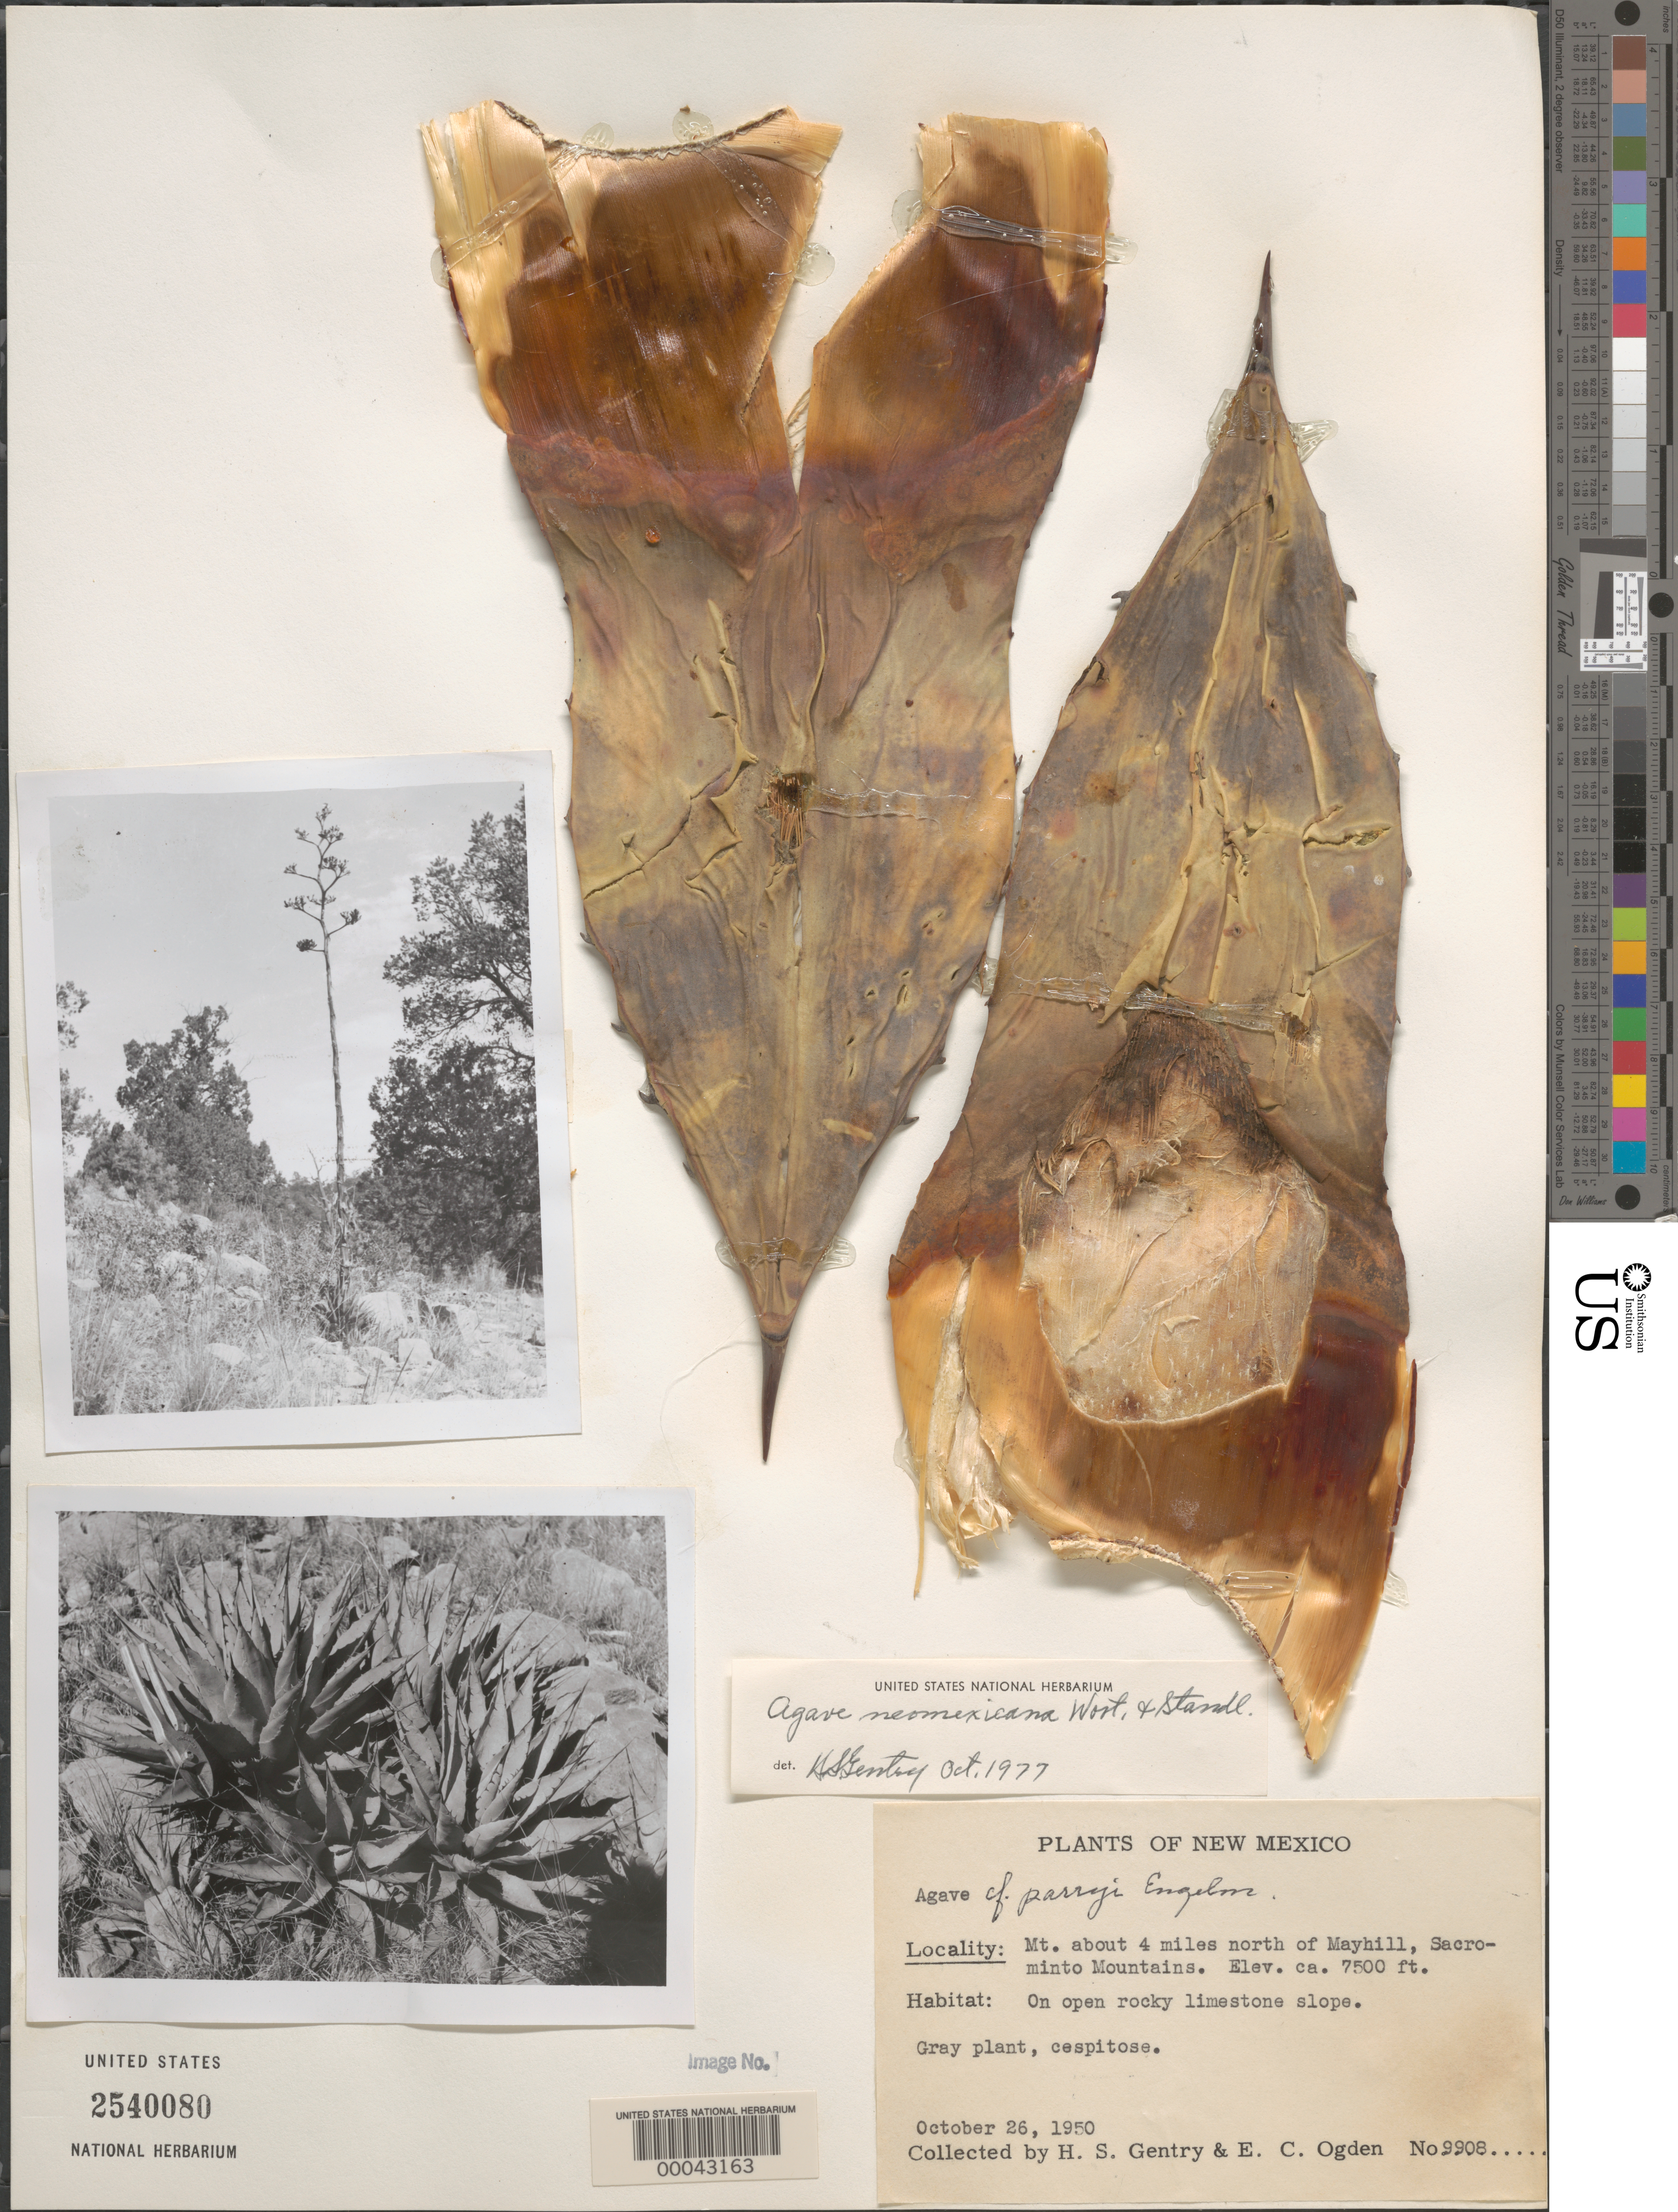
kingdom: Plantae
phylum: Tracheophyta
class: Liliopsida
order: Asparagales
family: Asparagaceae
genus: Agave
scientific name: Agave neomexicana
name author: Wooton & Standl.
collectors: H. S. Gentry & E. Ogden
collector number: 9908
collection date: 1950-10-26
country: United States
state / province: New Mexico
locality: Mt. about 4 miles north of Mayhill, Sacrominto Mountains.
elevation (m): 2286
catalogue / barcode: US 2540080